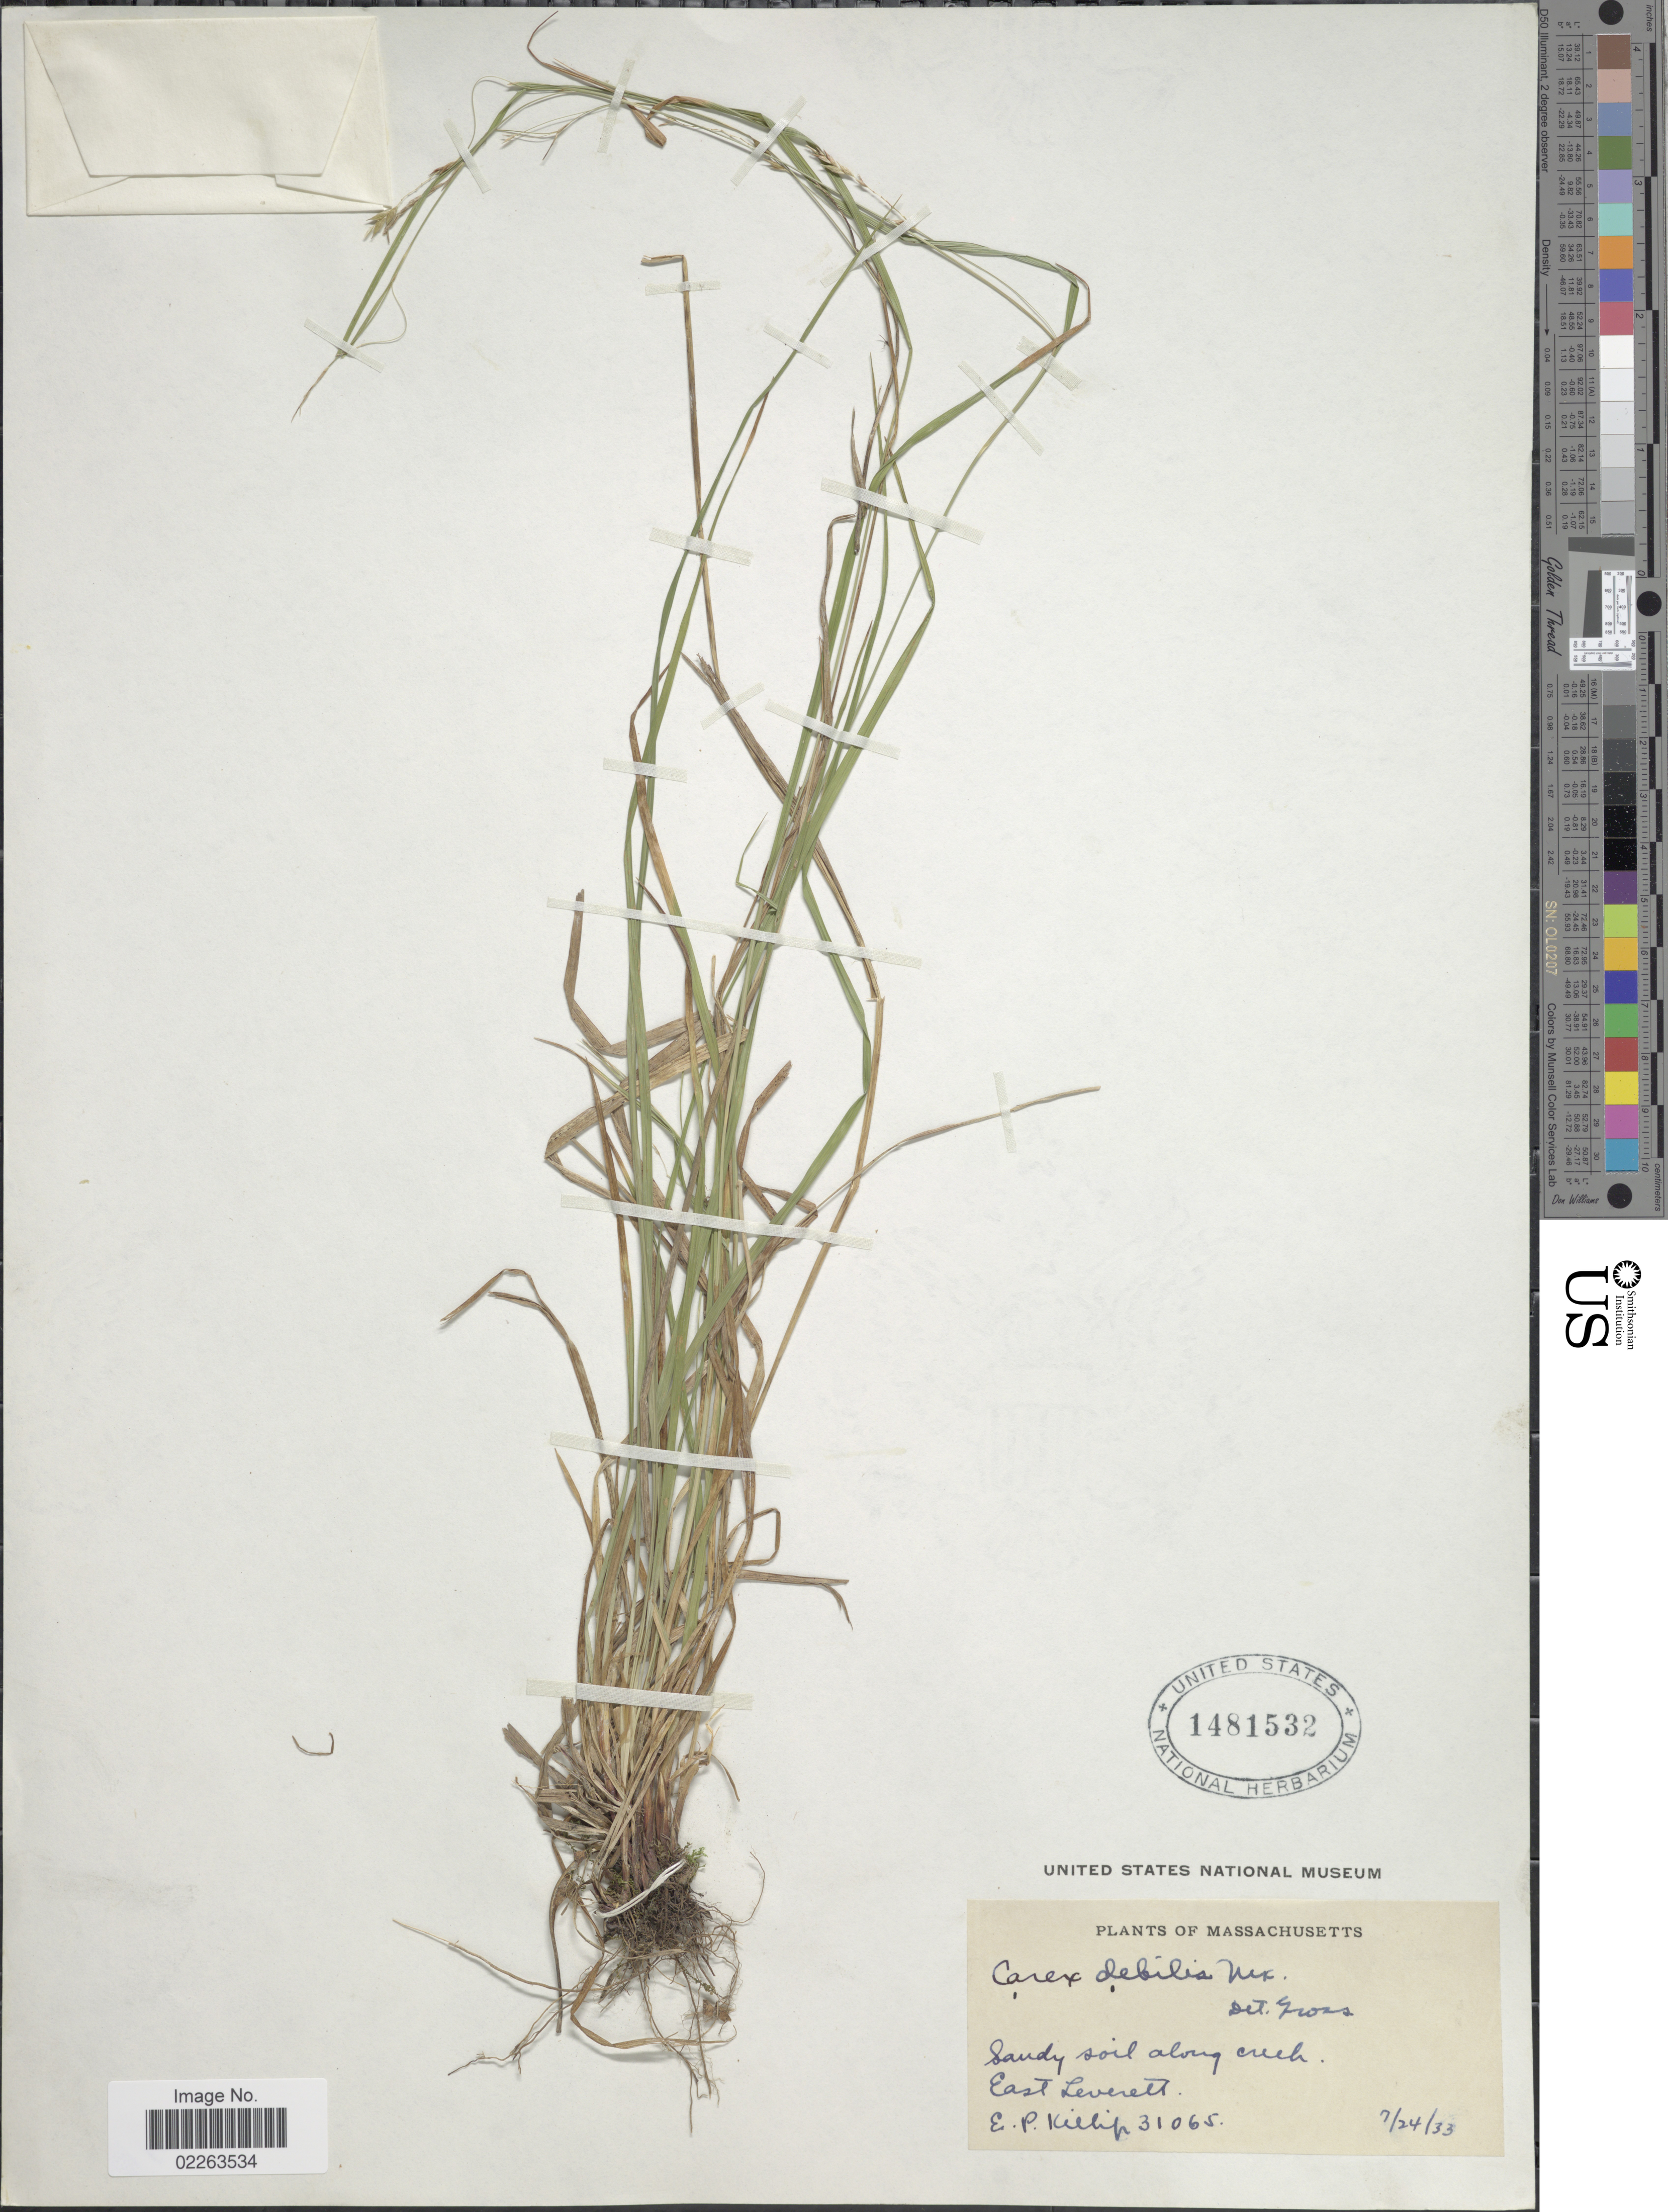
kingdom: Plantae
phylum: Tracheophyta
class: Liliopsida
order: Poales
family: Cyperaceae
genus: Carex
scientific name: Carex debilis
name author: Michx.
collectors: E. P. Killip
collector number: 31065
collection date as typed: Transcribed d/m/y: 24/7/33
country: United States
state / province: Massachusetts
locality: Sandy soil along creek. East Leverett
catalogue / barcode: US 1481532